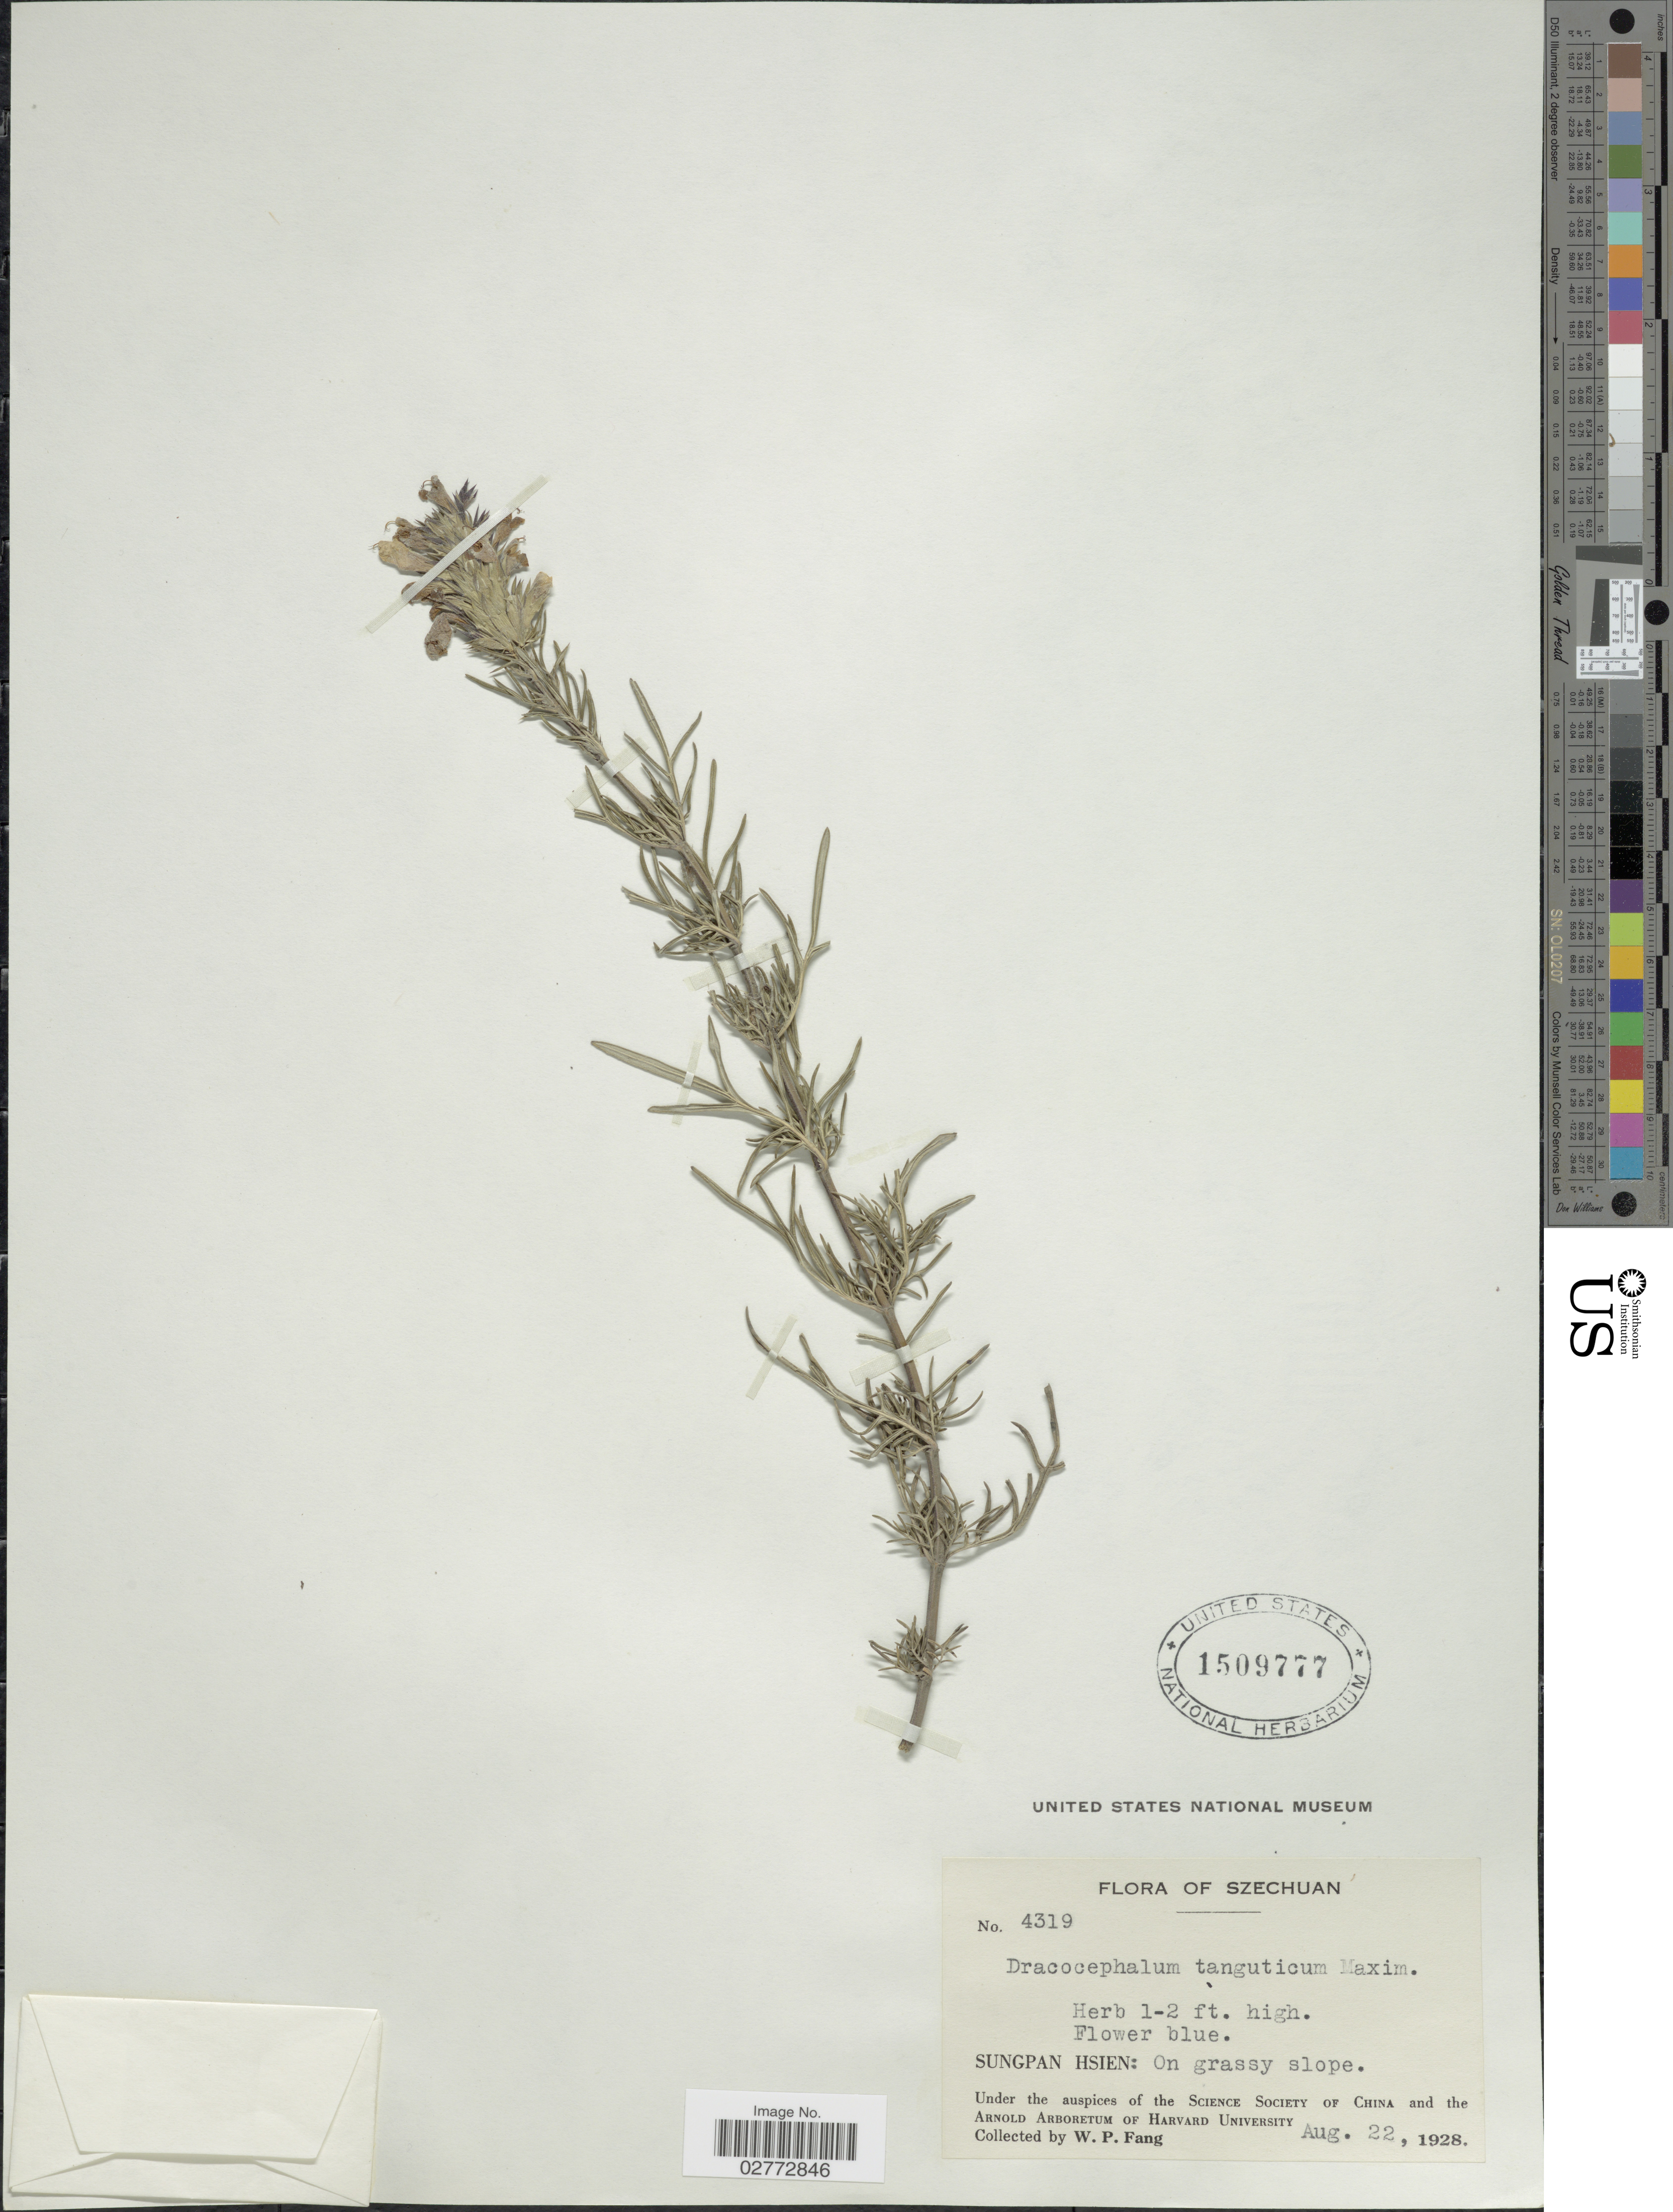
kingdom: Plantae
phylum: Tracheophyta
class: Magnoliopsida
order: Lamiales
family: Lamiaceae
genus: Dracocephalum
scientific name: Dracocephalum tanguticum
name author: Maxim.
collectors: W. P. Fang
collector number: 4319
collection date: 1928-08-22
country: China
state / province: Sichuan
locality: Szechuan. Sungpan Hsien: On grassy slope.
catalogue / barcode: US 1509777